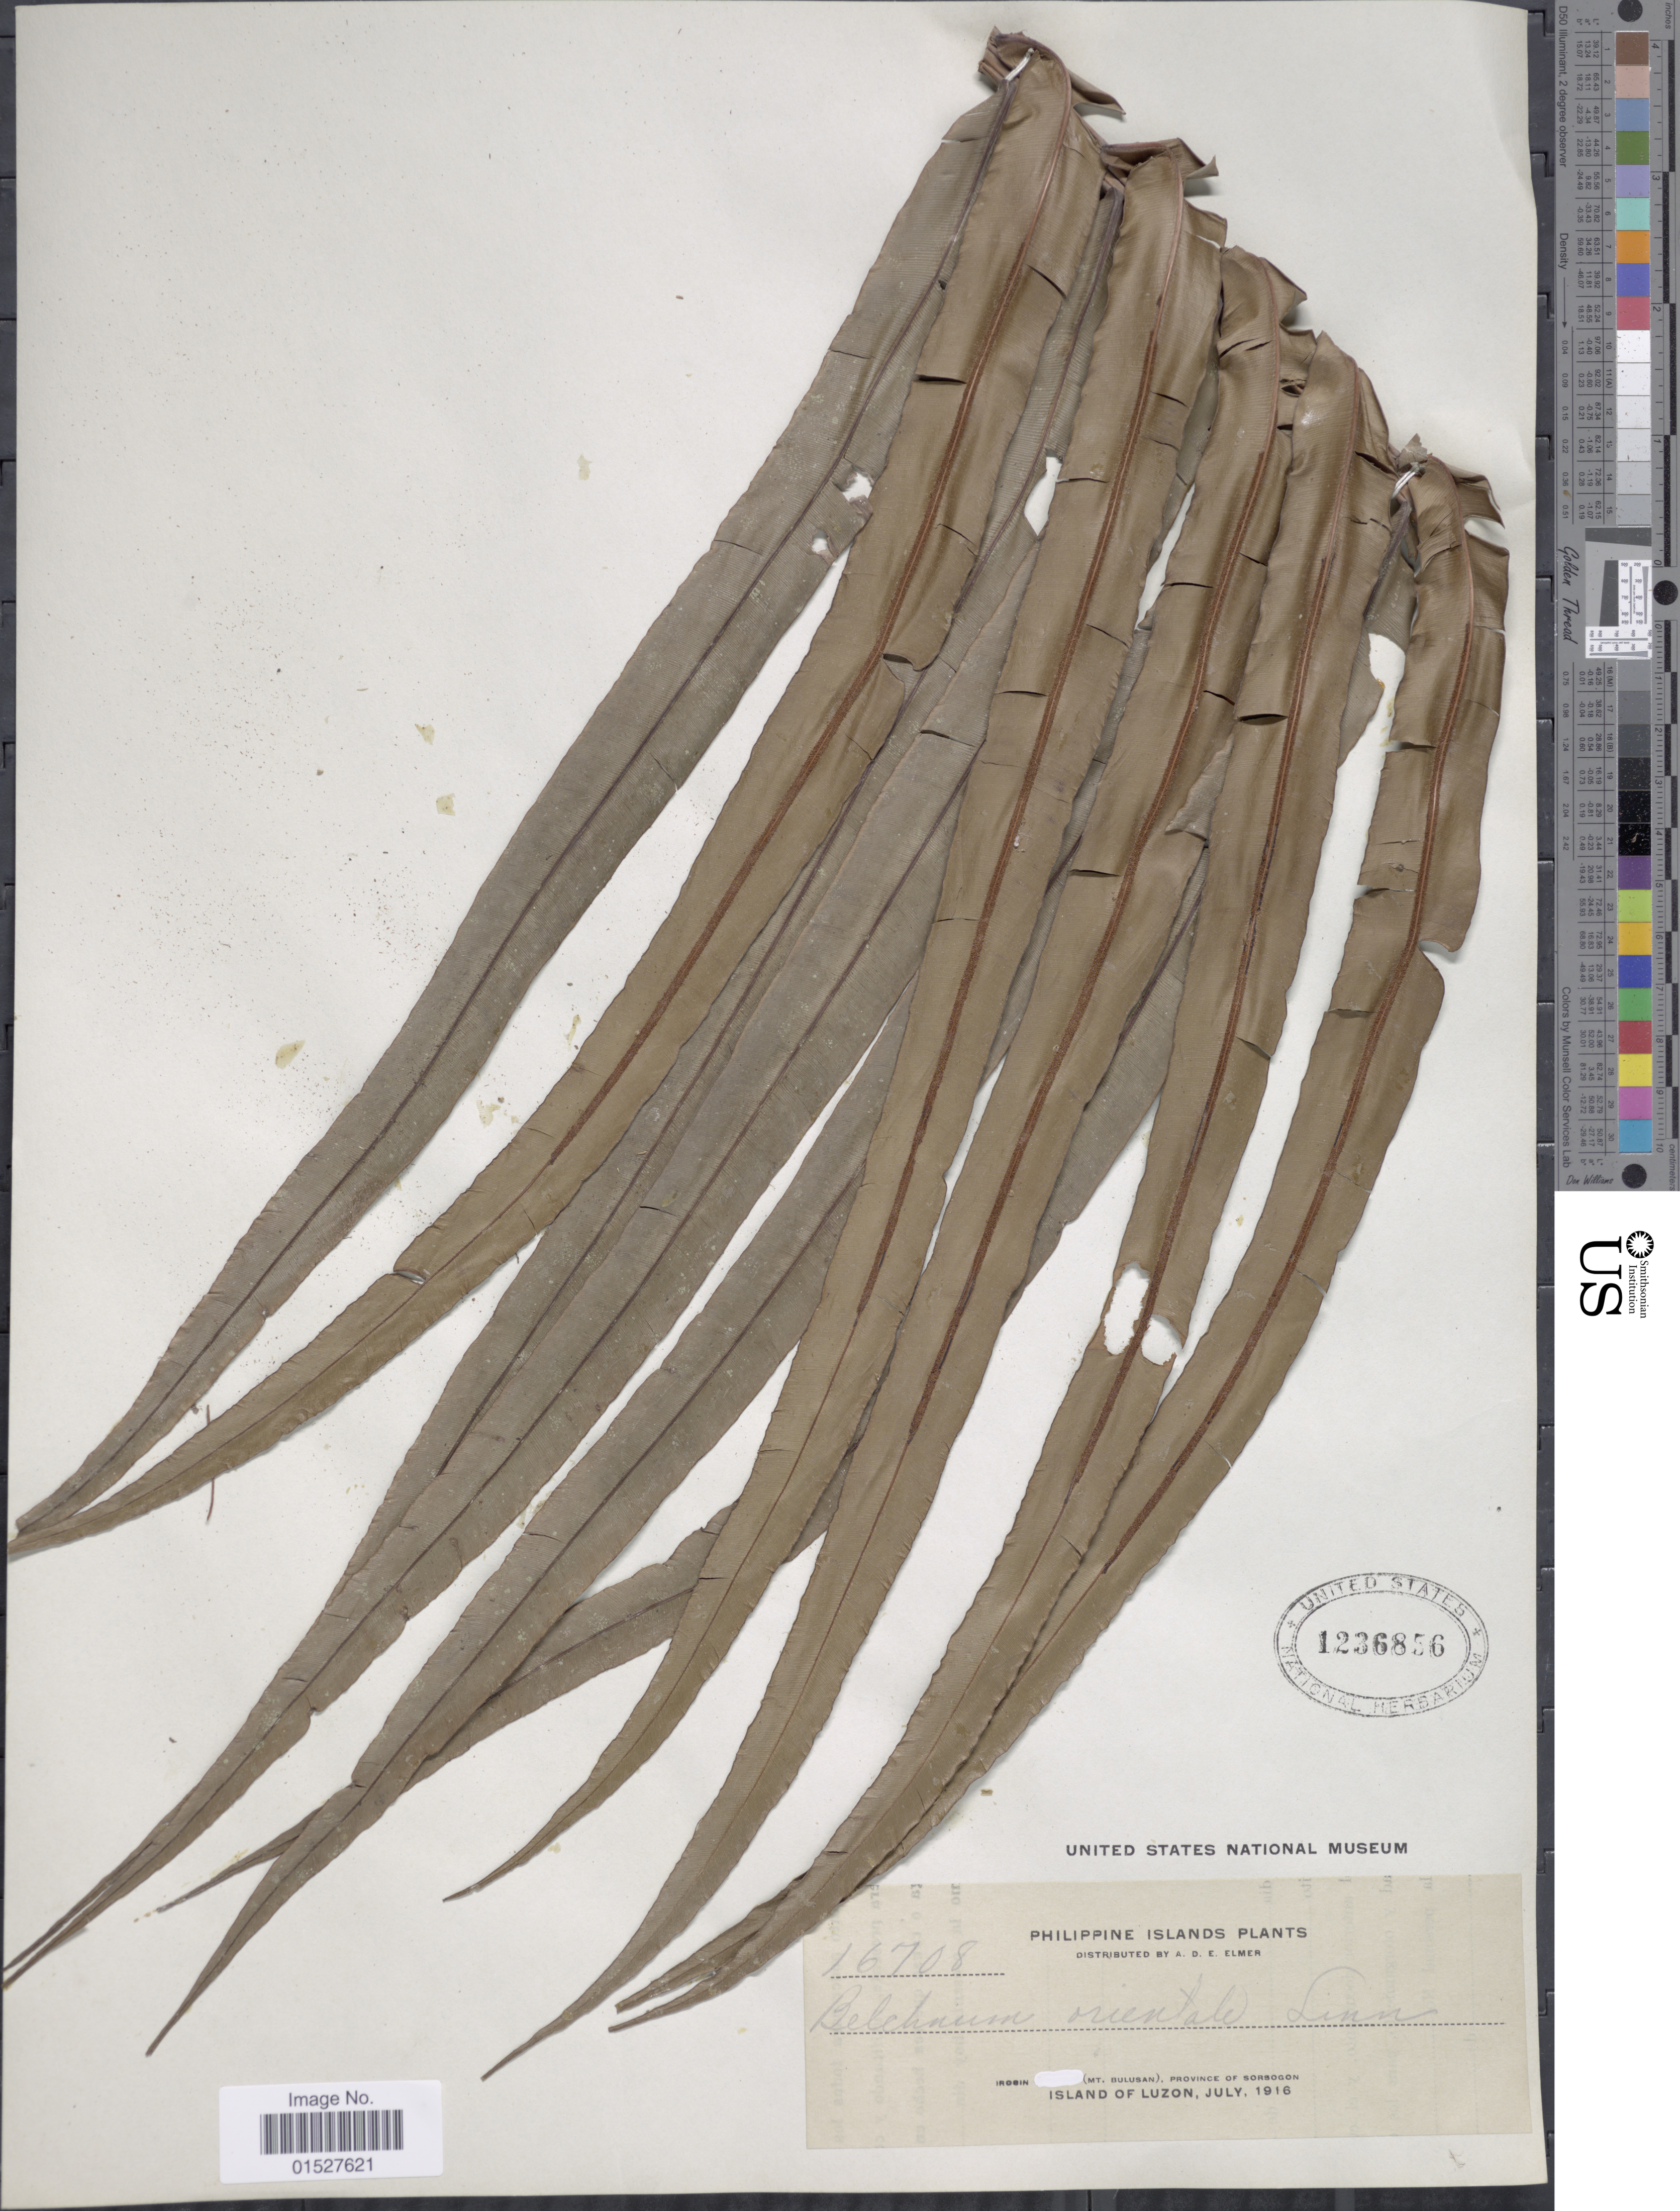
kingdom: Plantae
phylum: Tracheophyta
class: Polypodiopsida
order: Polypodiales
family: Blechnaceae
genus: Blechnum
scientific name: Blechnum orientale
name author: L.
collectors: A. D. E. Elmer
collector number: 16708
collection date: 1916-07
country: Philippines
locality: Philippine Islands. Irosin (Mt. Bulusan), Province of Sorsogon. Island of Luzon.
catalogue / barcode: US 1236856